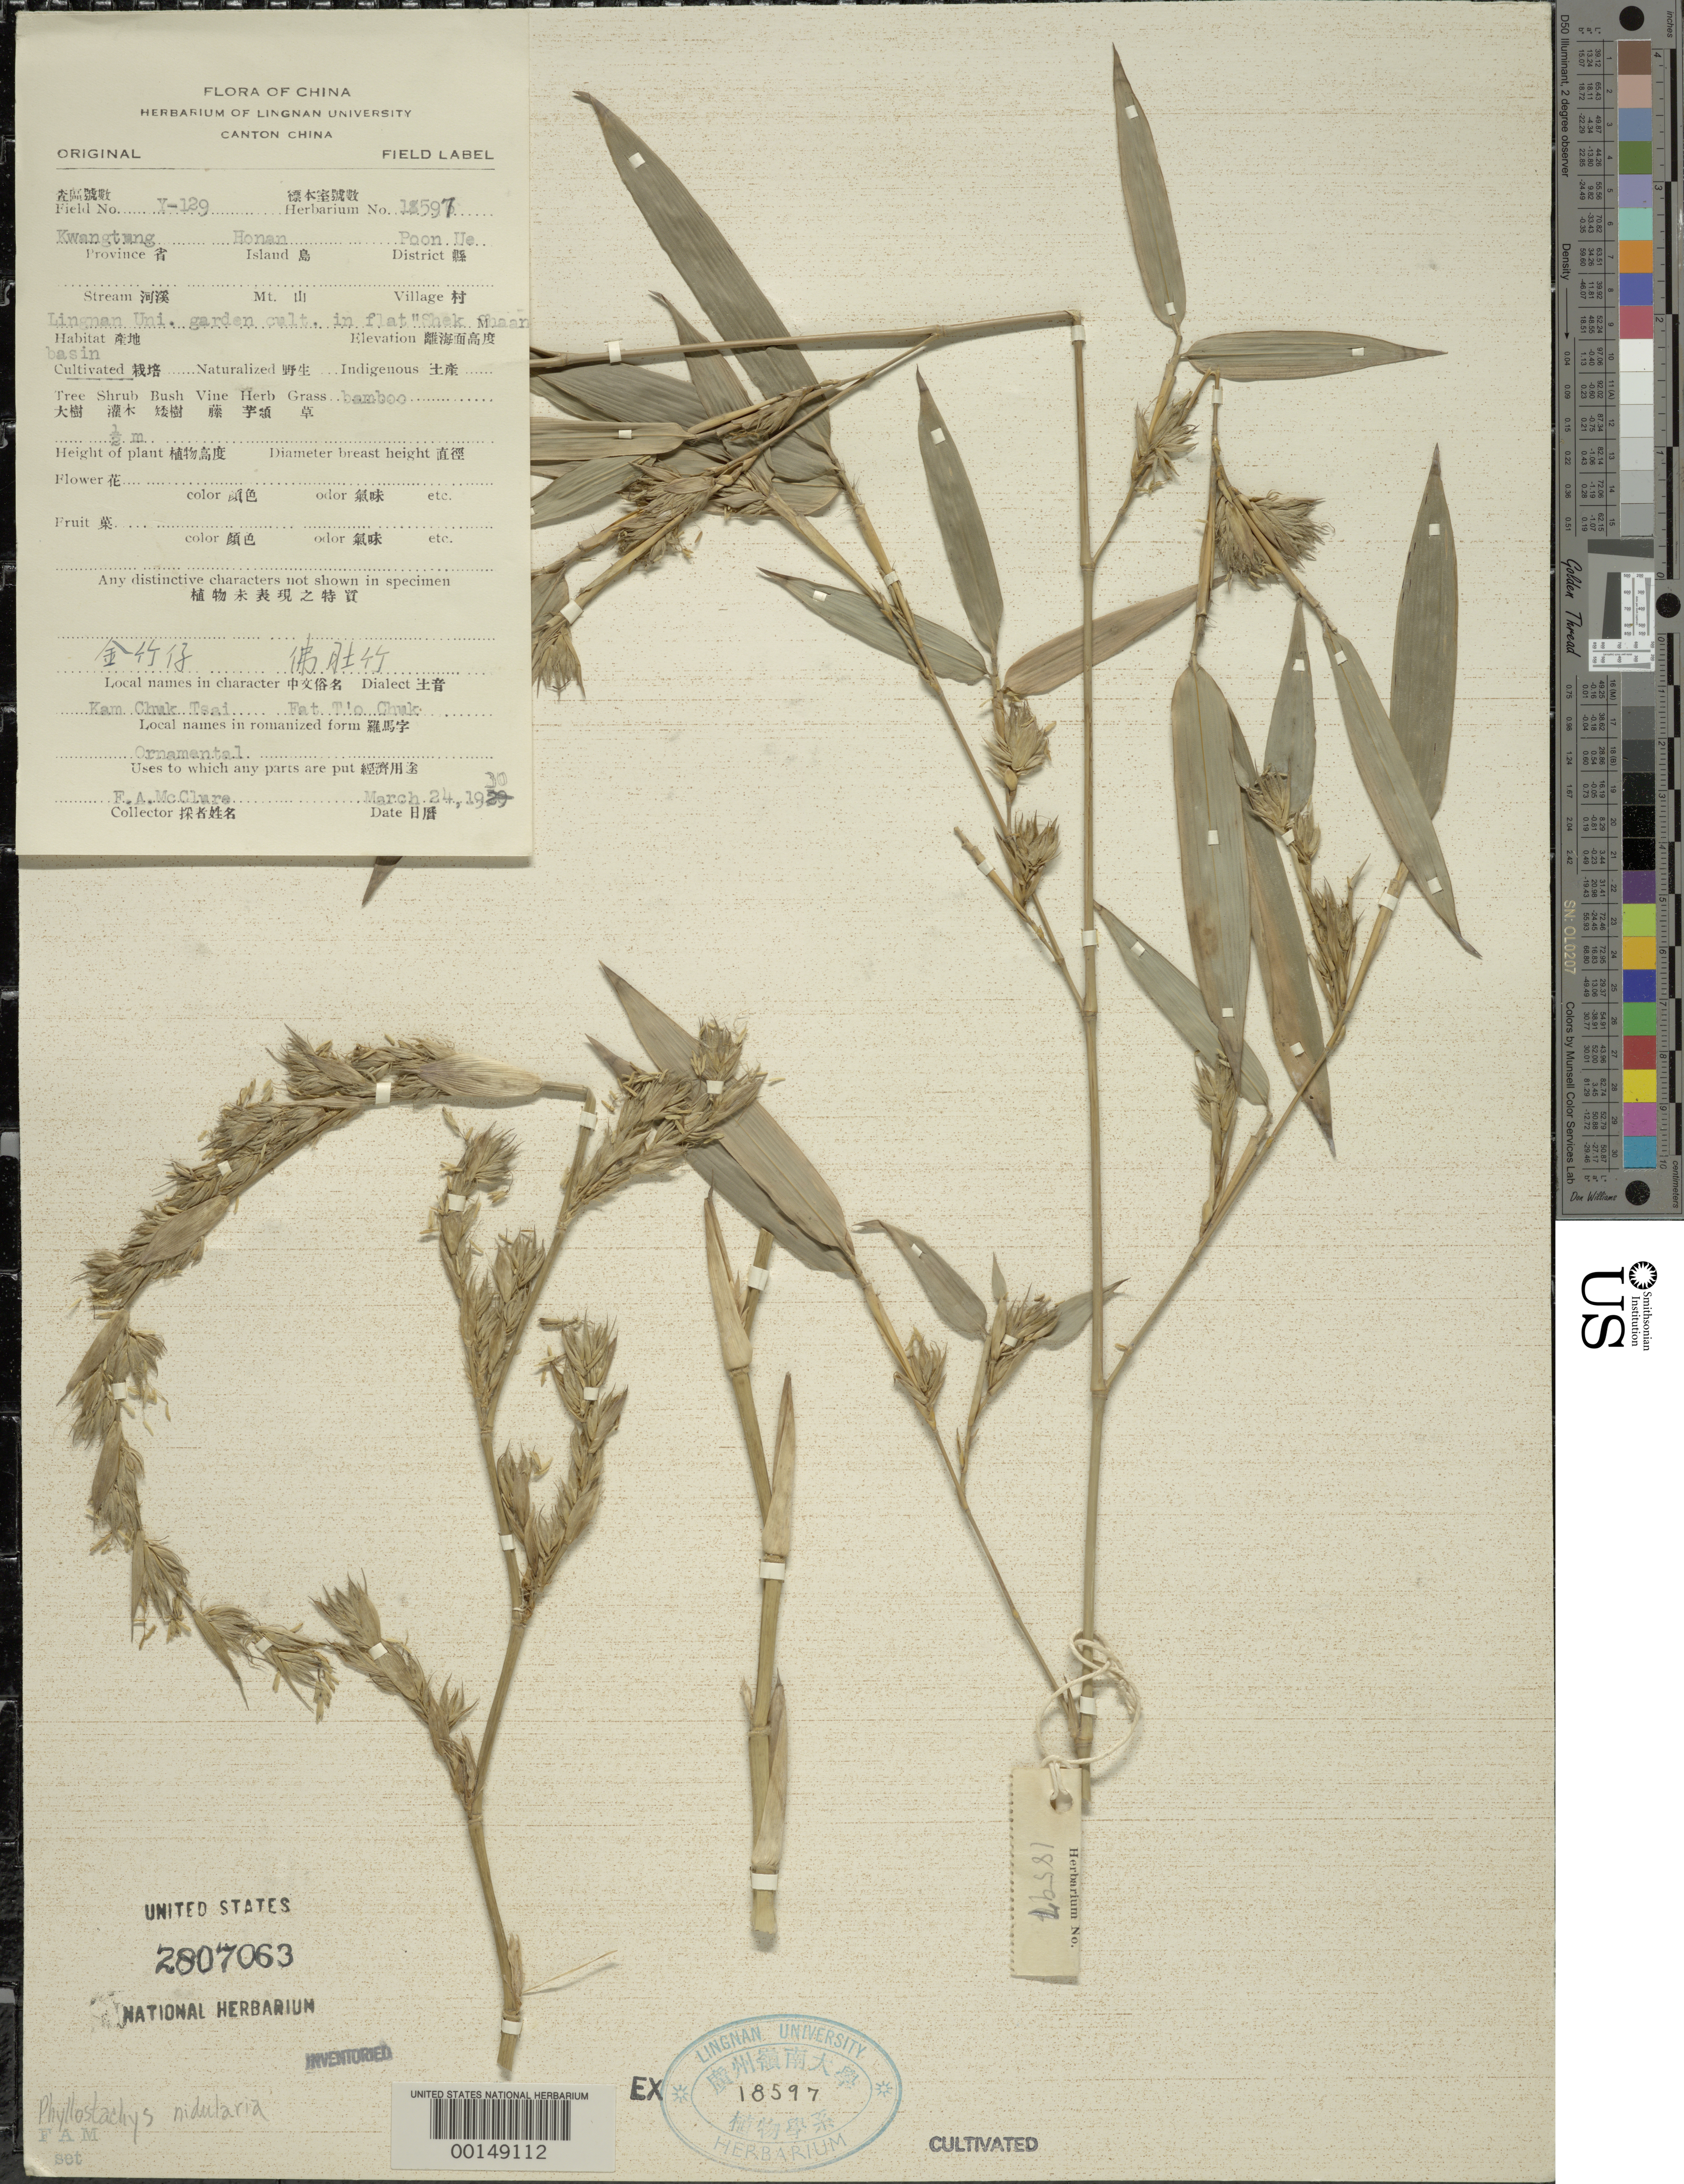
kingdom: Plantae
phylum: Tracheophyta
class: Liliopsida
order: Poales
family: Poaceae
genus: Phyllostachys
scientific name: Phyllostachys nidularia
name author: Munro ex Fenzi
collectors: F. A. McClure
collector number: Y-129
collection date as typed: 24 Mar 1930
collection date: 1930-03-24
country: China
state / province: Guangdong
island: Honam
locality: Poon ue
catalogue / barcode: US 2807063